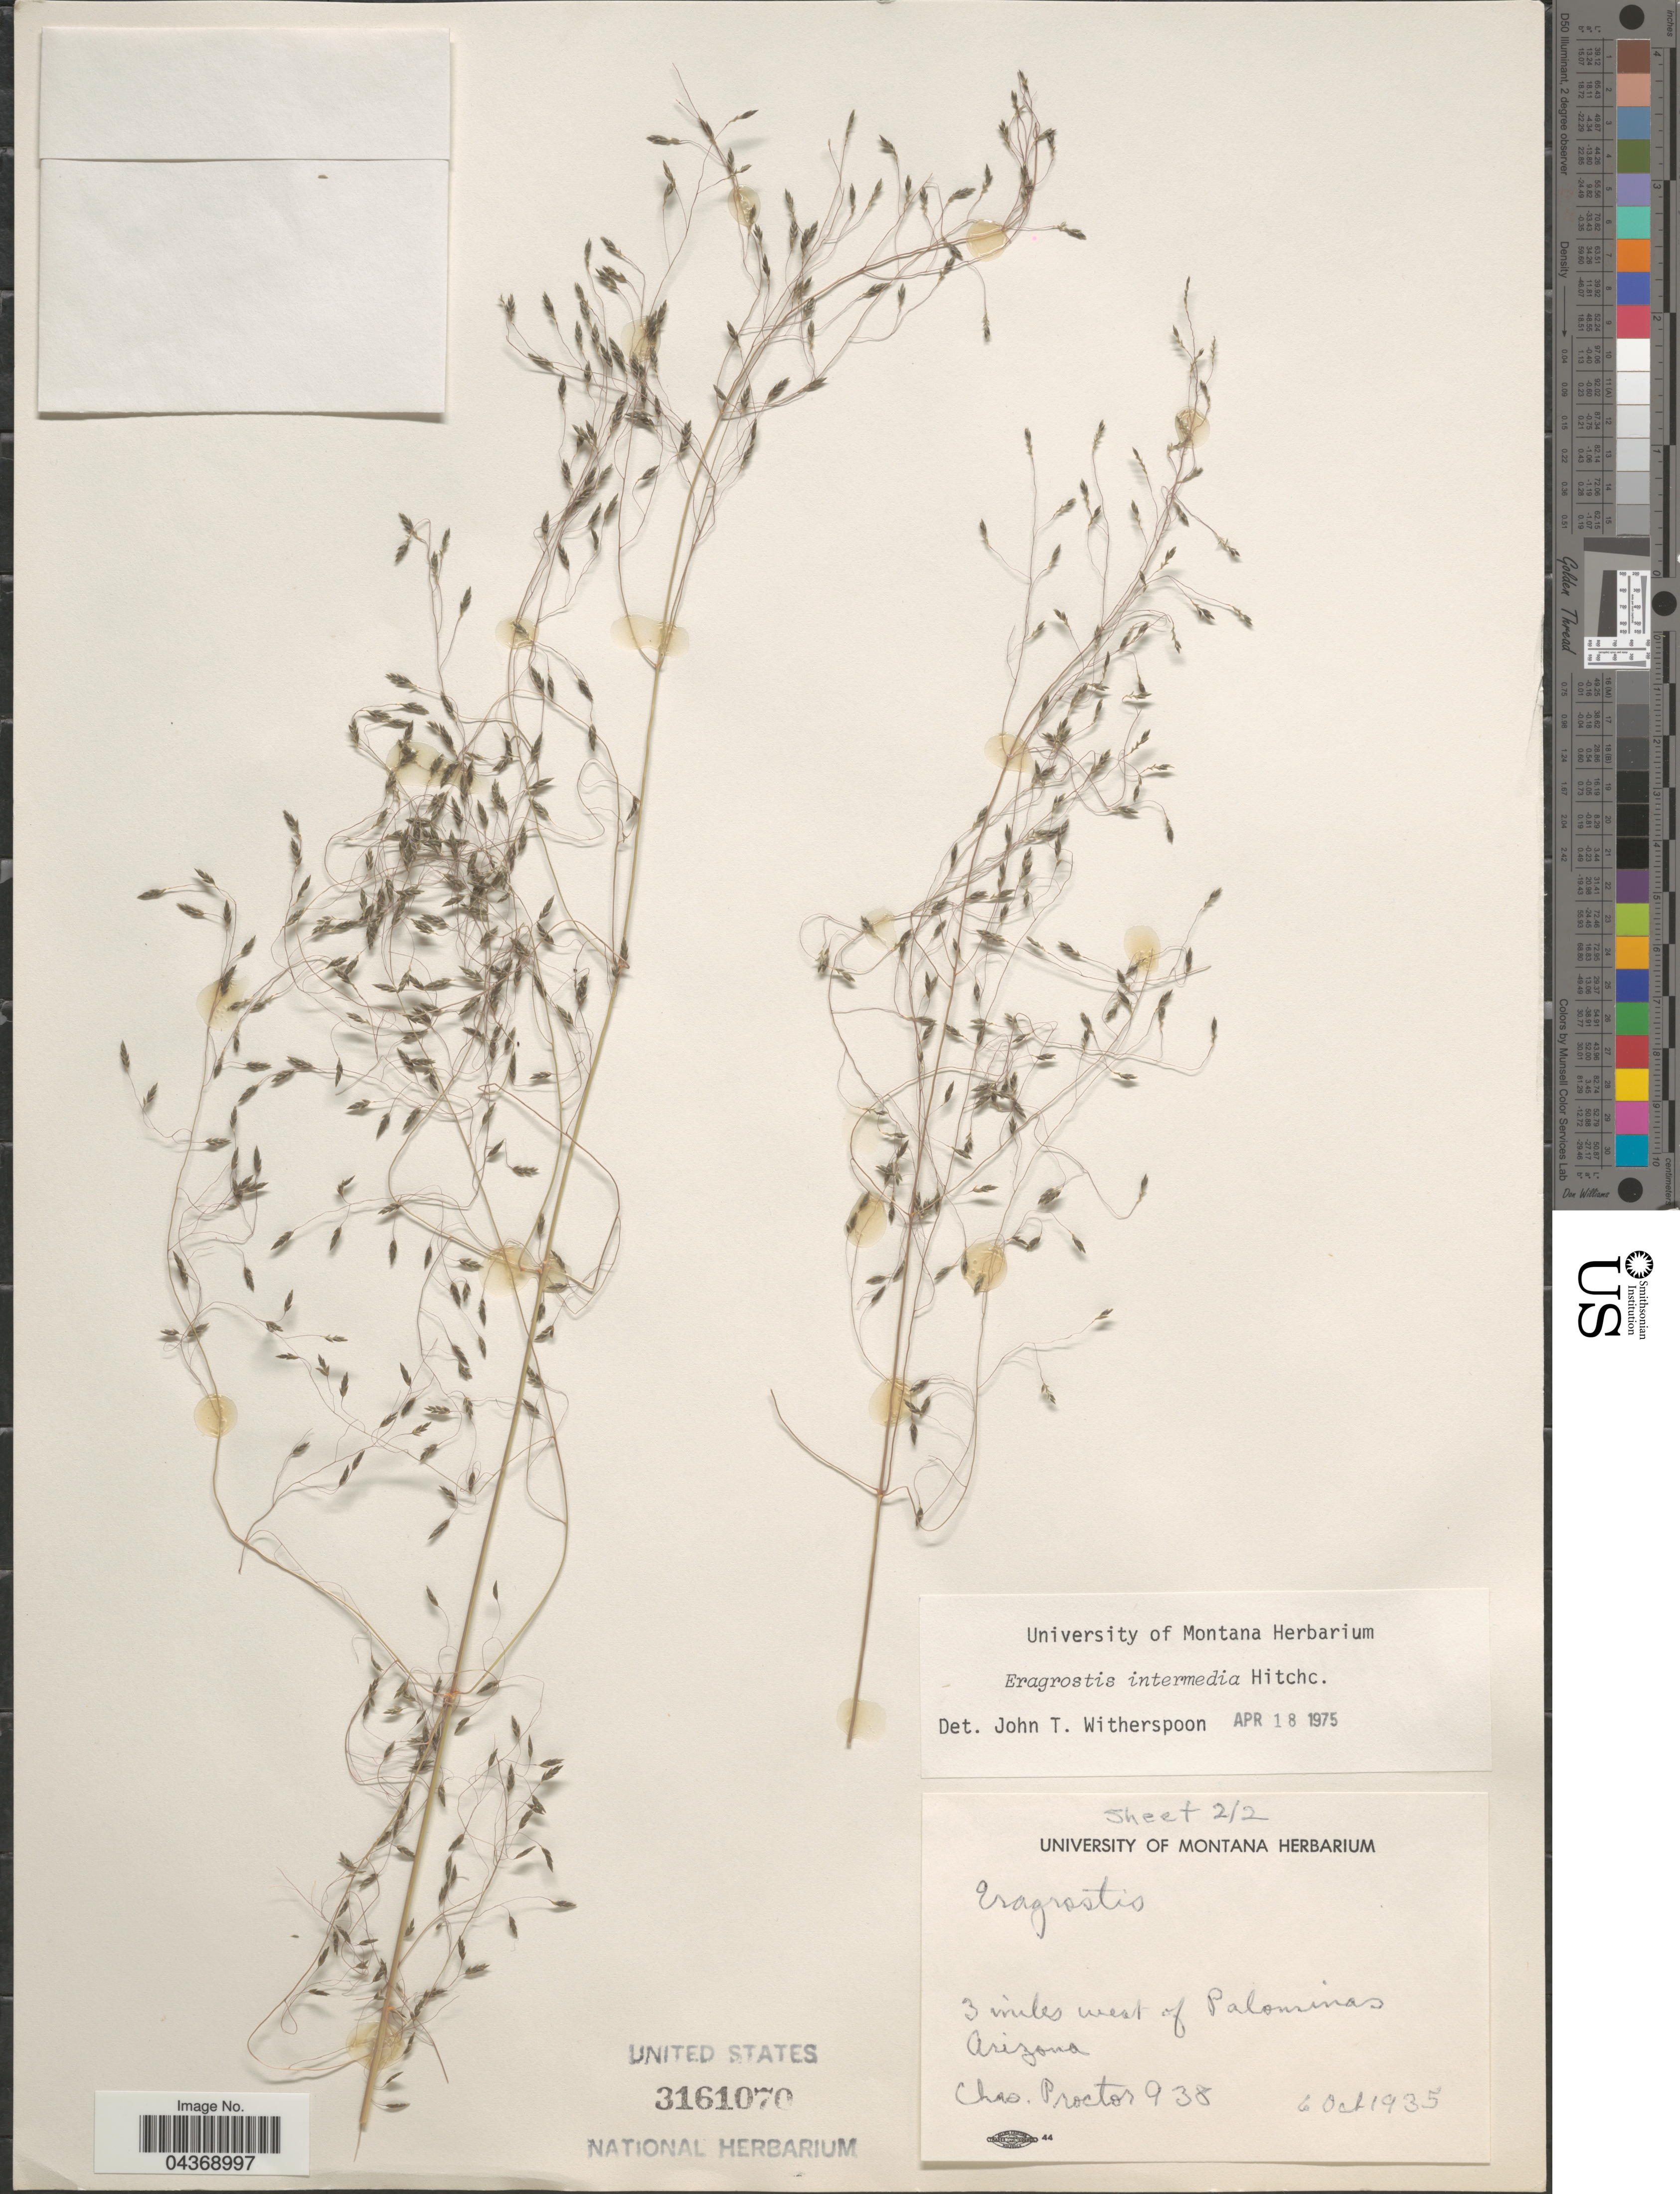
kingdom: Plantae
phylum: Tracheophyta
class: Liliopsida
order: Poales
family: Poaceae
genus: Eragrostis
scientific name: Eragrostis intermedia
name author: Hitchc.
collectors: C. Proctor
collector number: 938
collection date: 1935-10-06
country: United States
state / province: Arizona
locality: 3 miles west of Palominas.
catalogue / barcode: US 3161070